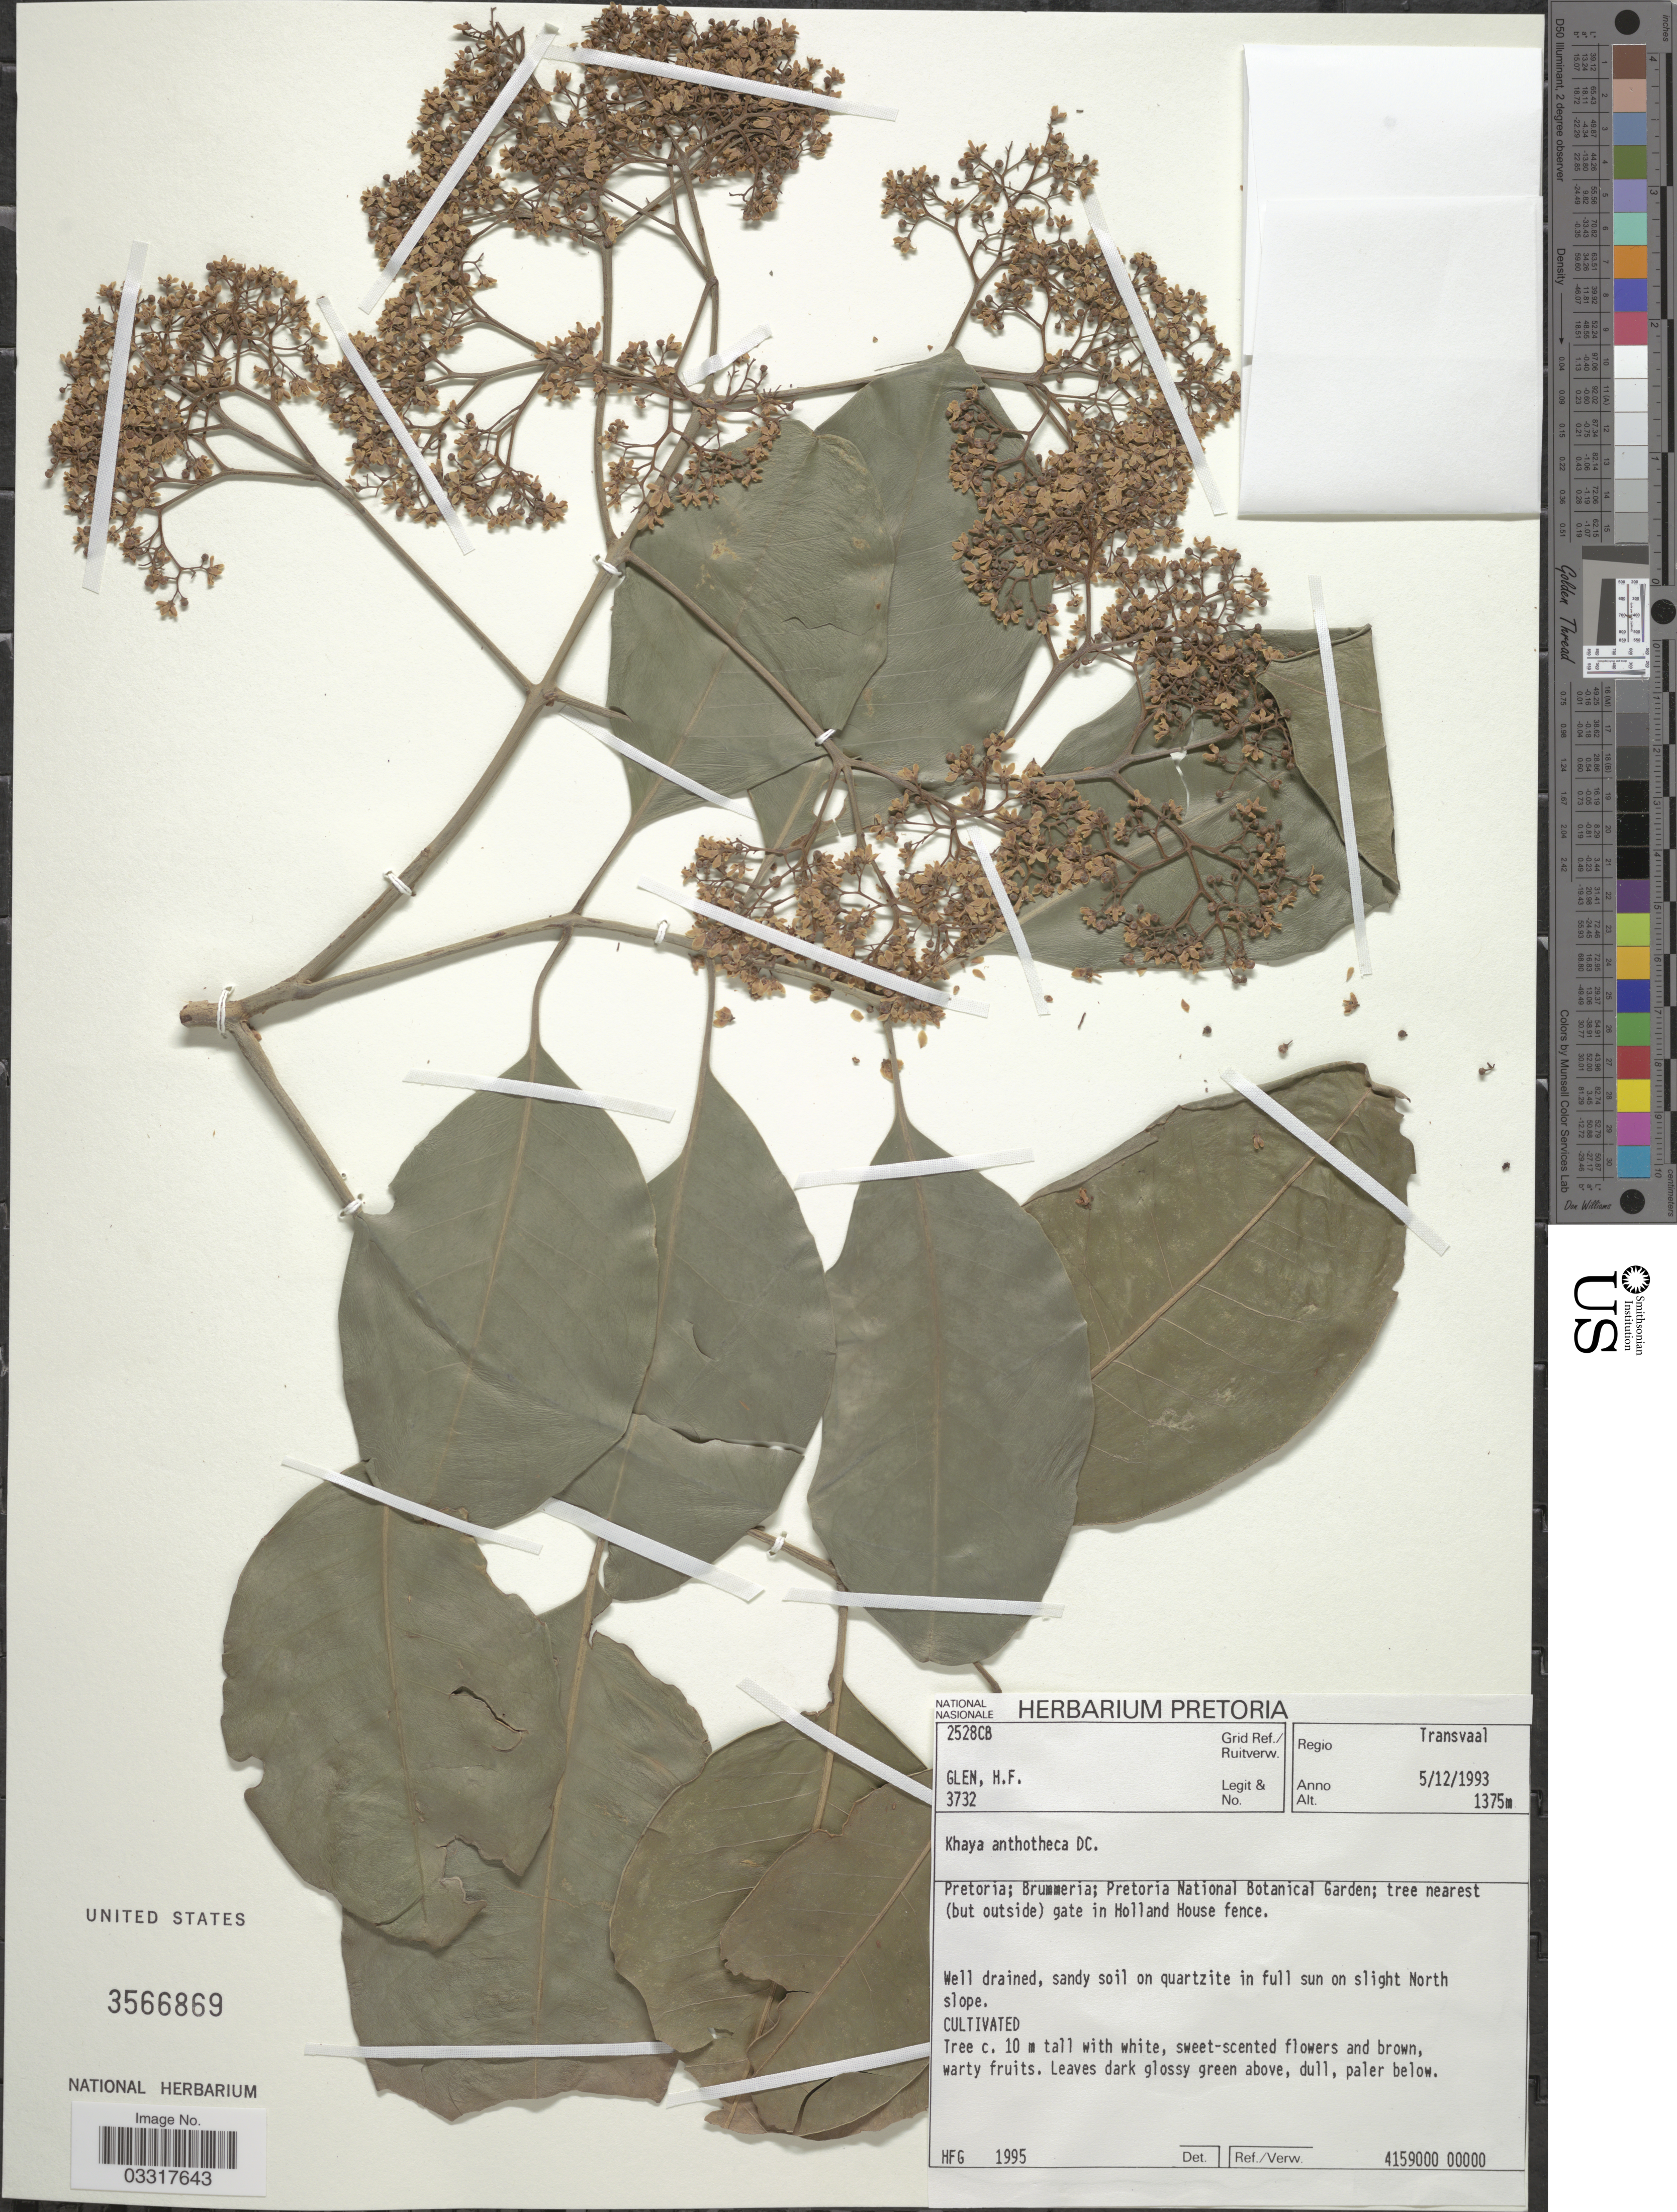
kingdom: Plantae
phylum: Tracheophyta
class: Magnoliopsida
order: Sapindales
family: Meliaceae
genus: Khaya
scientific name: Khaya anthotheca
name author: (Welw.) C. DC.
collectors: H. F. Glen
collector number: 3732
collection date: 1993-12-05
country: South Africa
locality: Grid Ref./Ruitverw. 2528CB, Regio Transvaal, Pretoria; Brummeria; Pretoria National Botanical Garden; tree nearest (but outside) gate in Holland and House fence.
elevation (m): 1375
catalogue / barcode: US 3566869